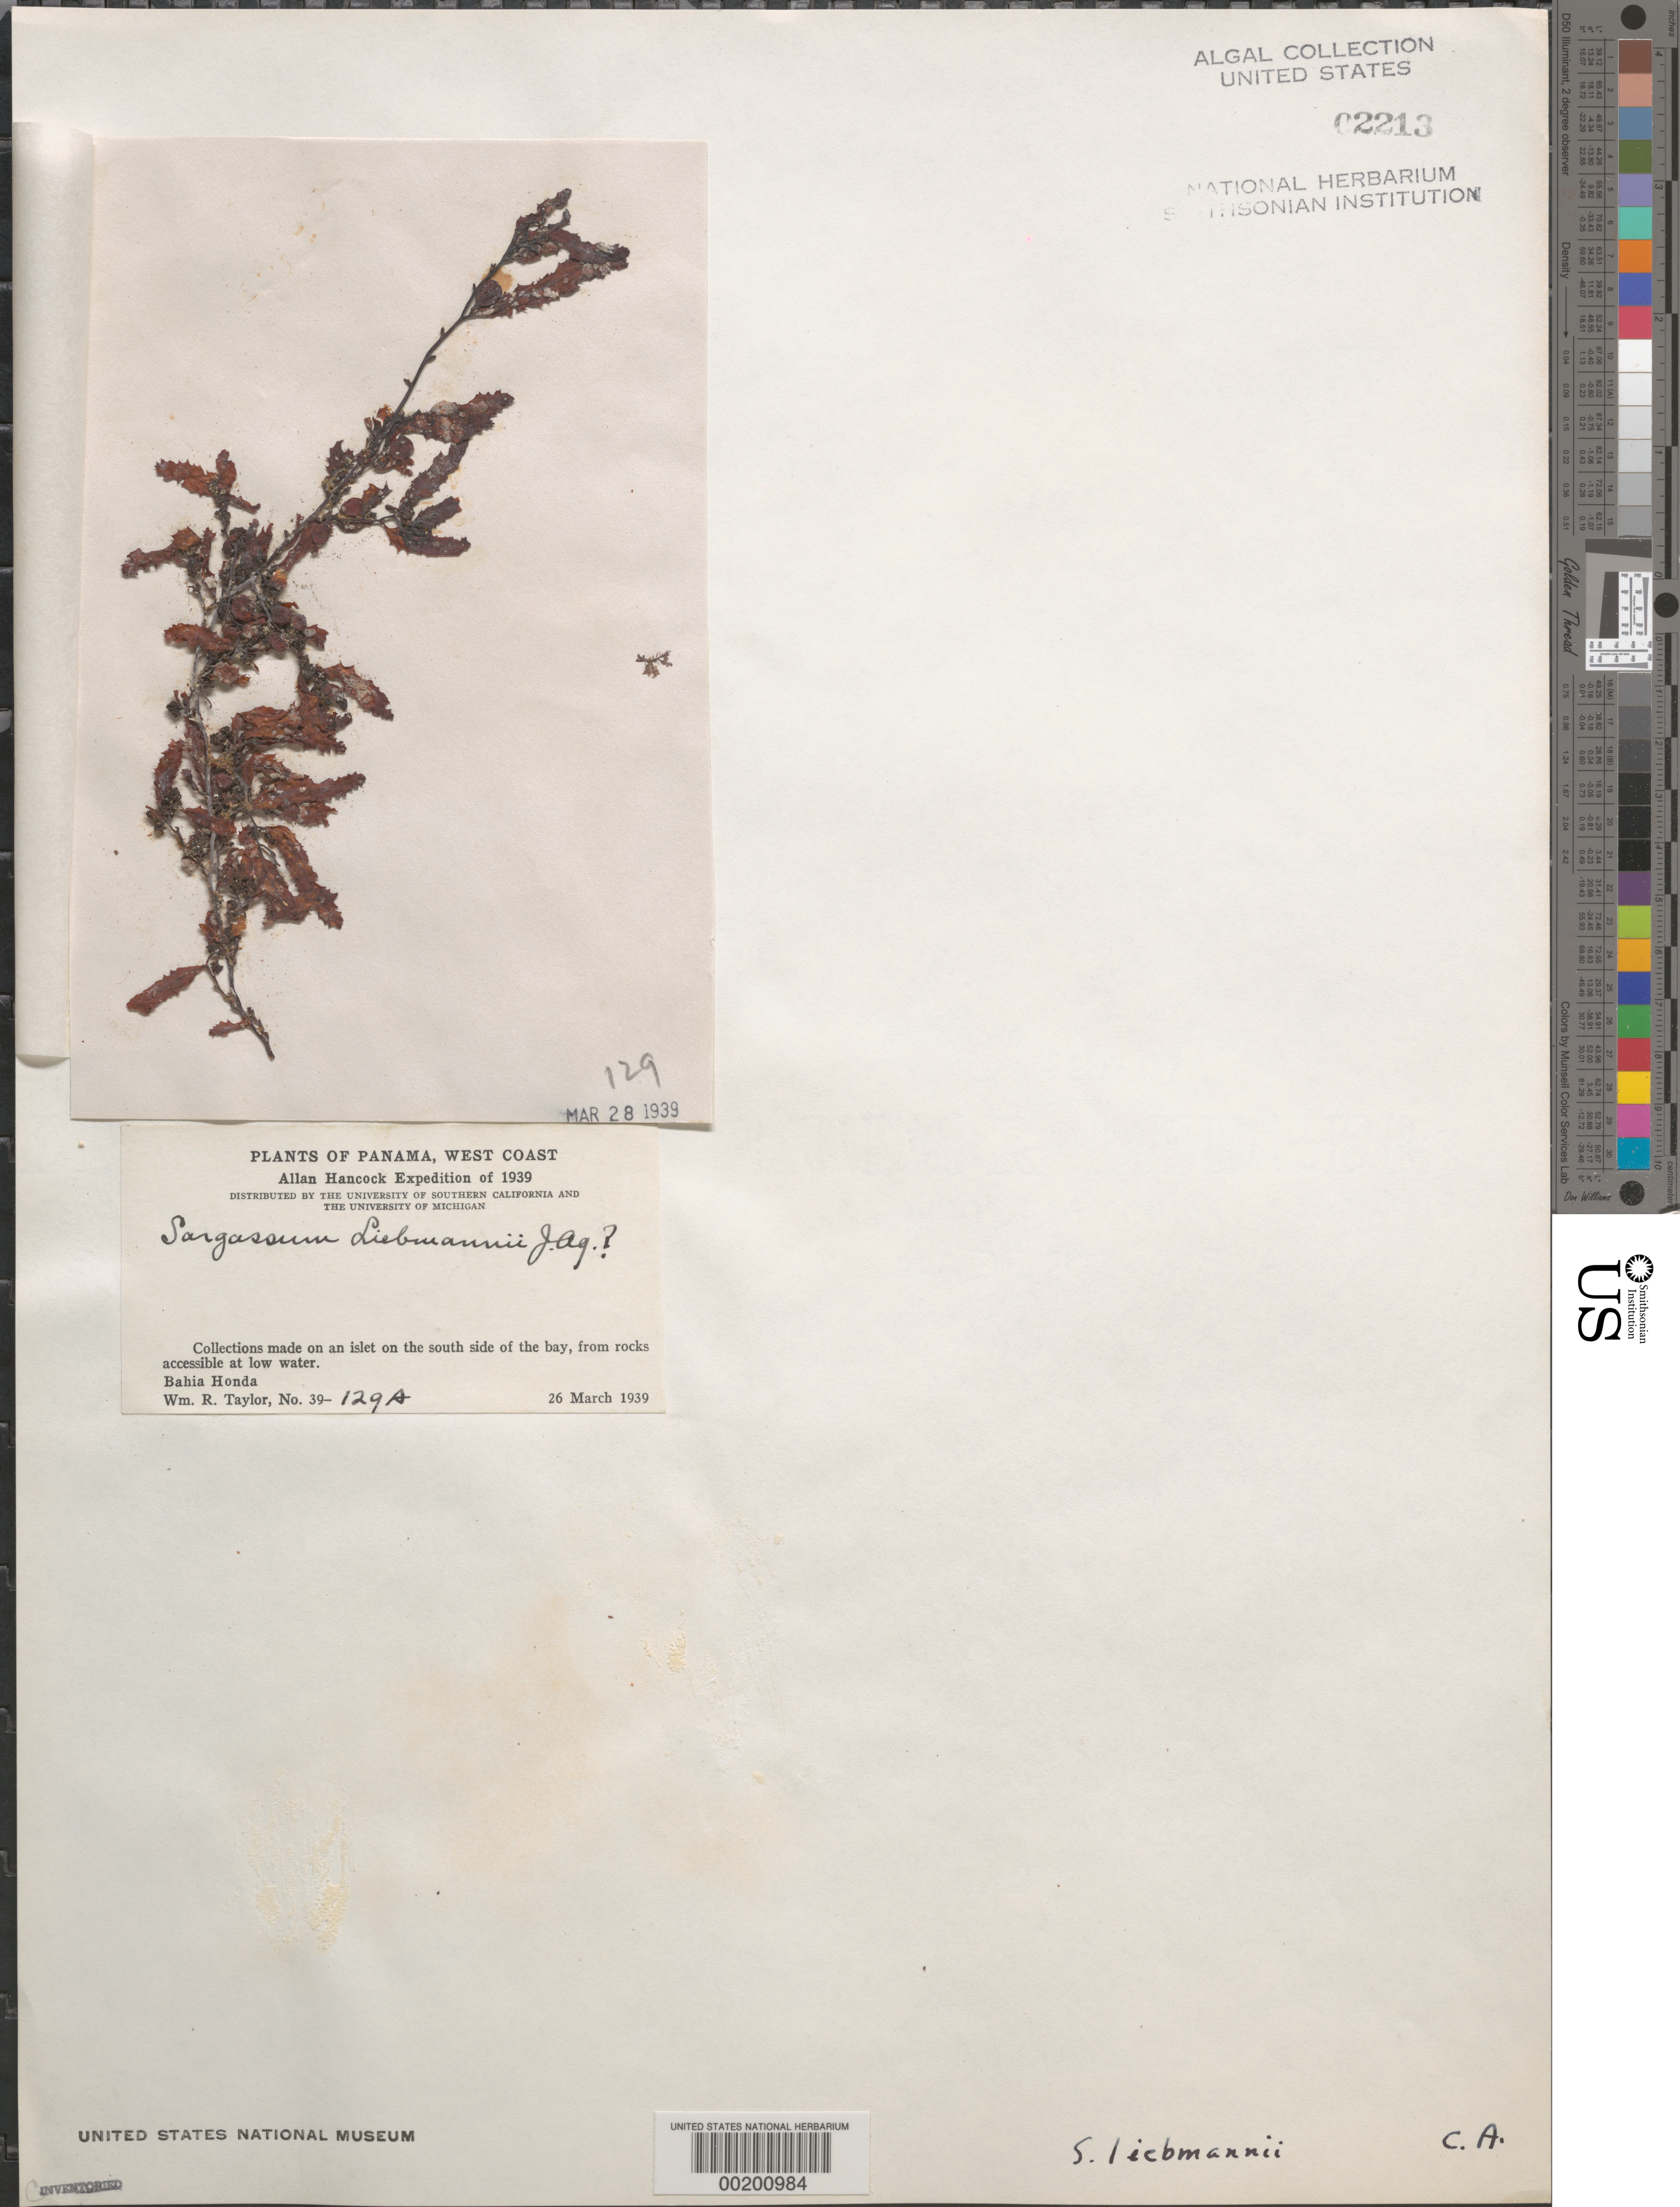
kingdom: Chromista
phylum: Ochrophyta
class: Phaeophyceae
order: Fucales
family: Sargassaceae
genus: Sargassum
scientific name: Sargassum liebmannii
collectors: W. R. Taylor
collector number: WRT 39-129a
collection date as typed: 26 March 1939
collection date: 1939-03-26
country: Panama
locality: Bahia Honda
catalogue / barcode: US 2213